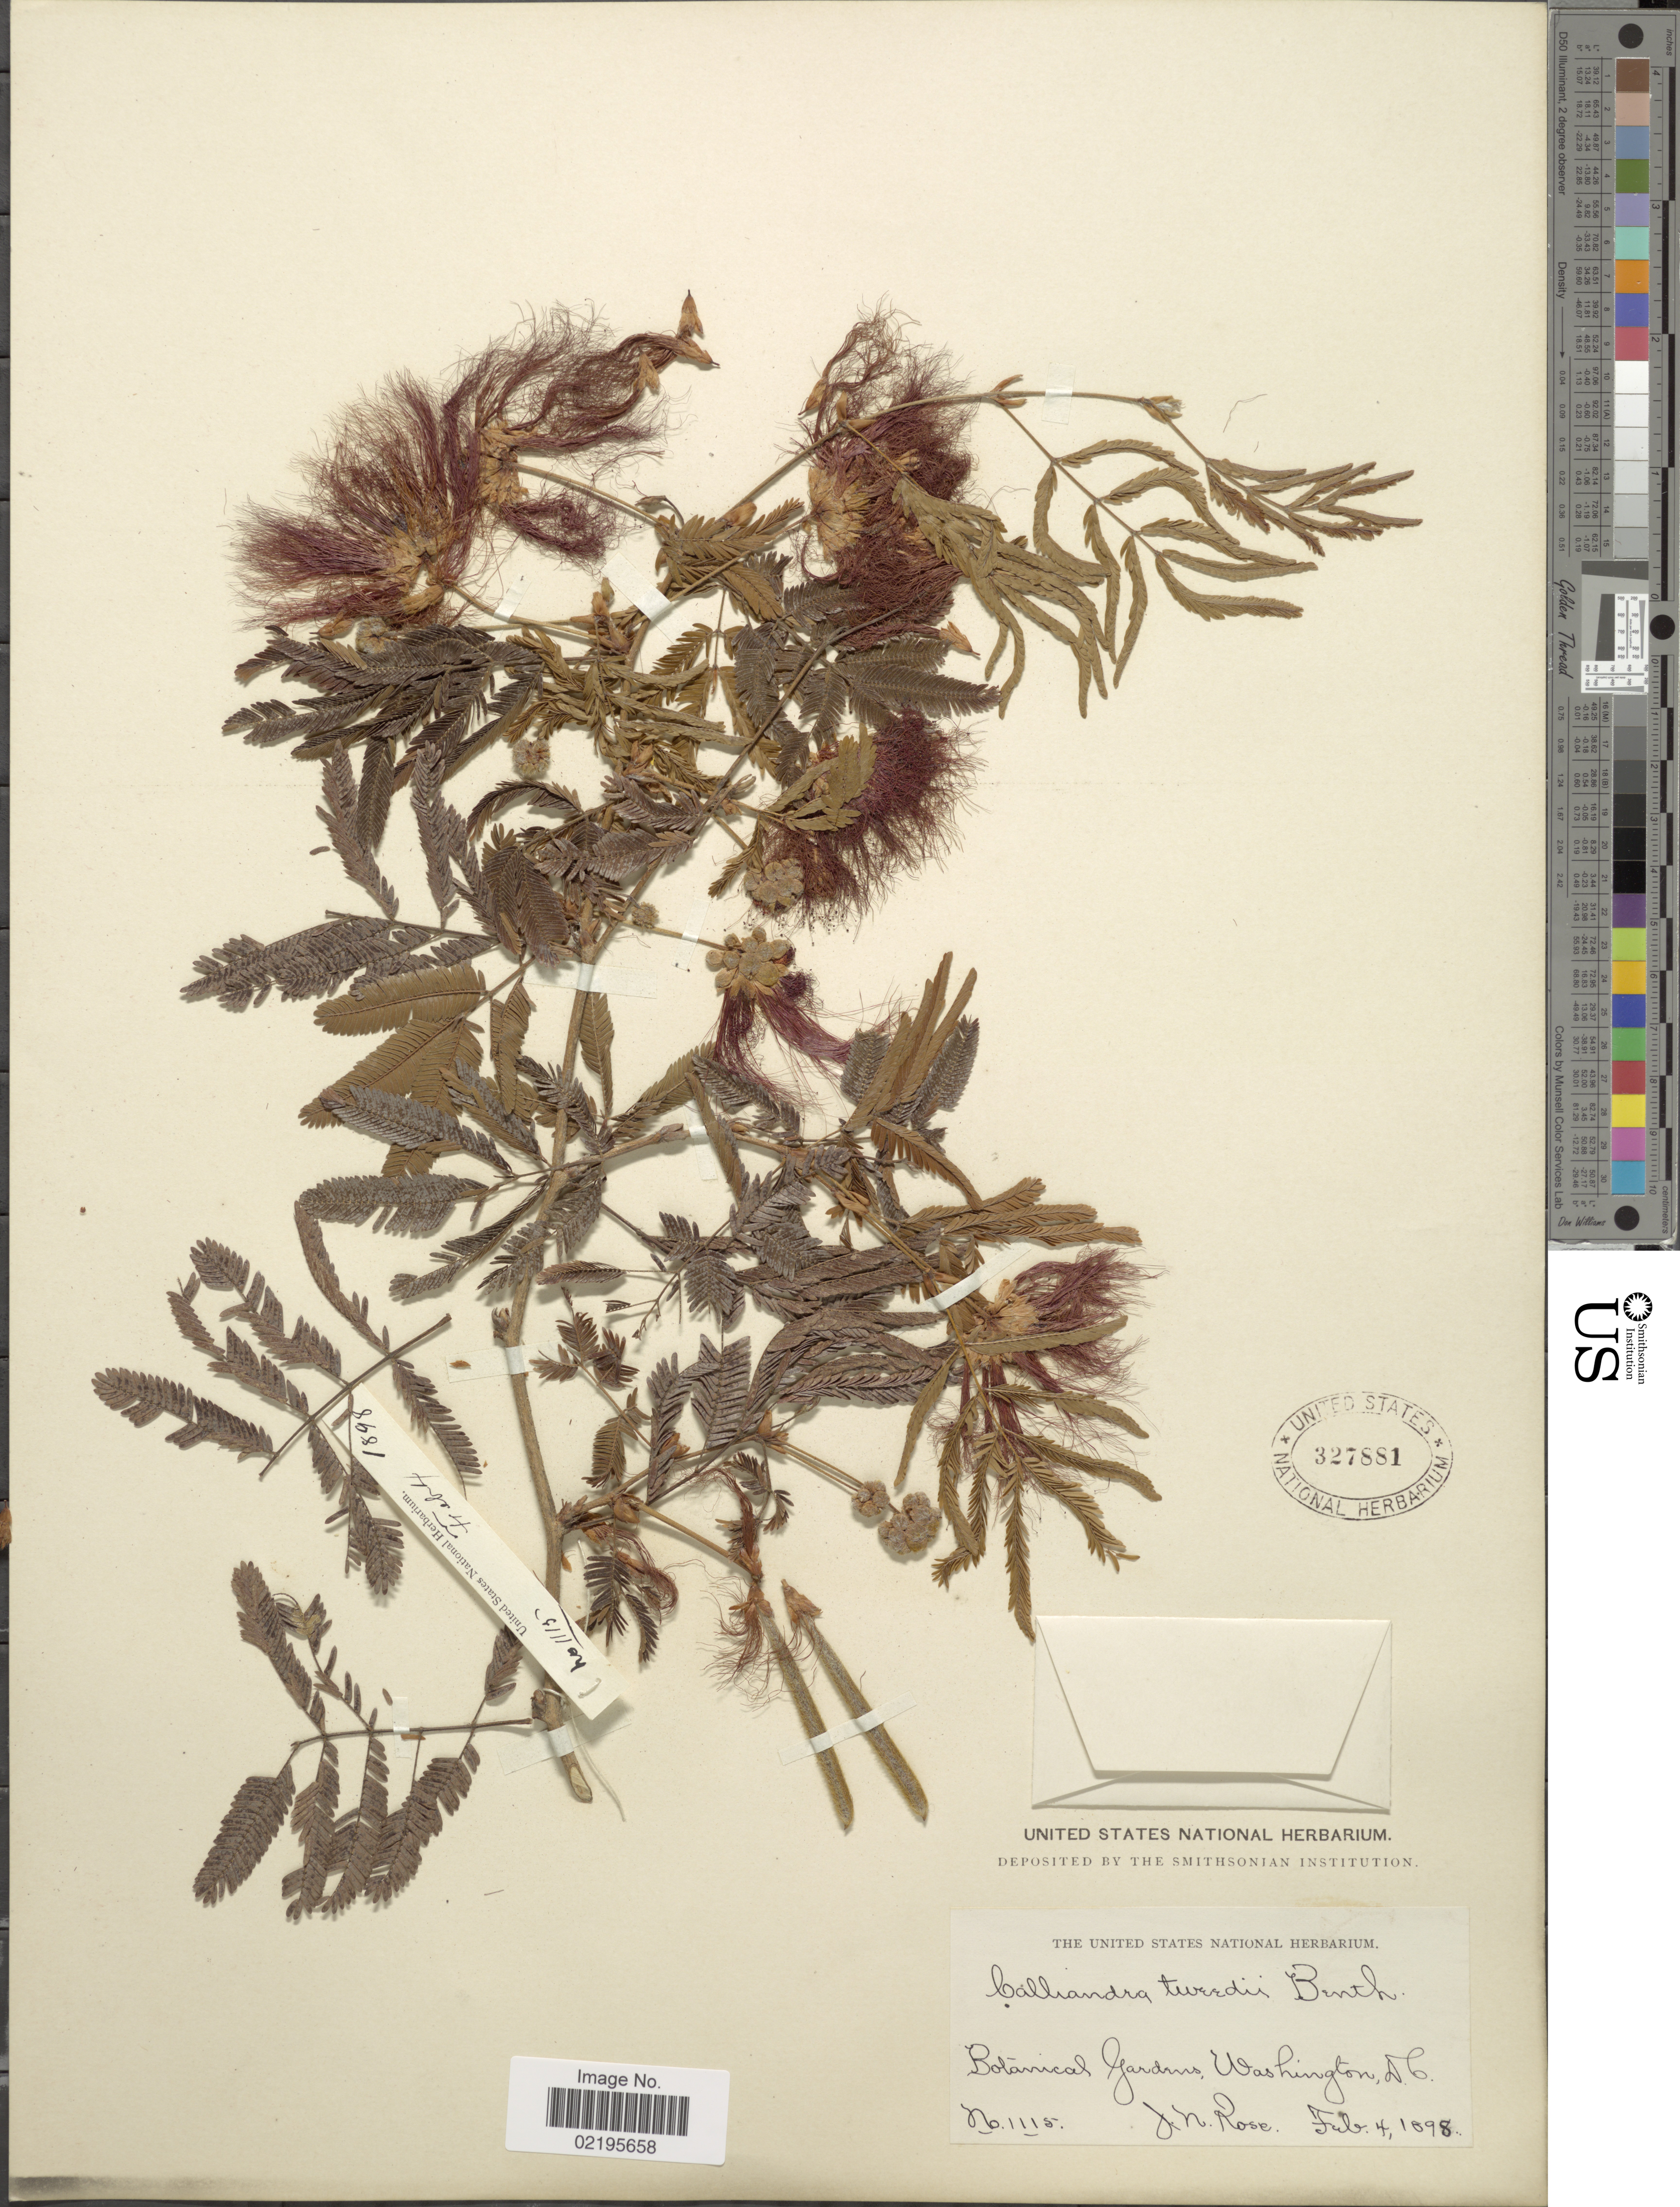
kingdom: Plantae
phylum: Tracheophyta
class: Magnoliopsida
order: Fabales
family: Fabaceae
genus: Calliandra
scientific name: Calliandra tweediei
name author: Benth.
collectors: J. N. Rose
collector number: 1115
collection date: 1898-02-04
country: United States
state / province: District of Columbia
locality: Botanical Gardens, Washington DC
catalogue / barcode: US 327881